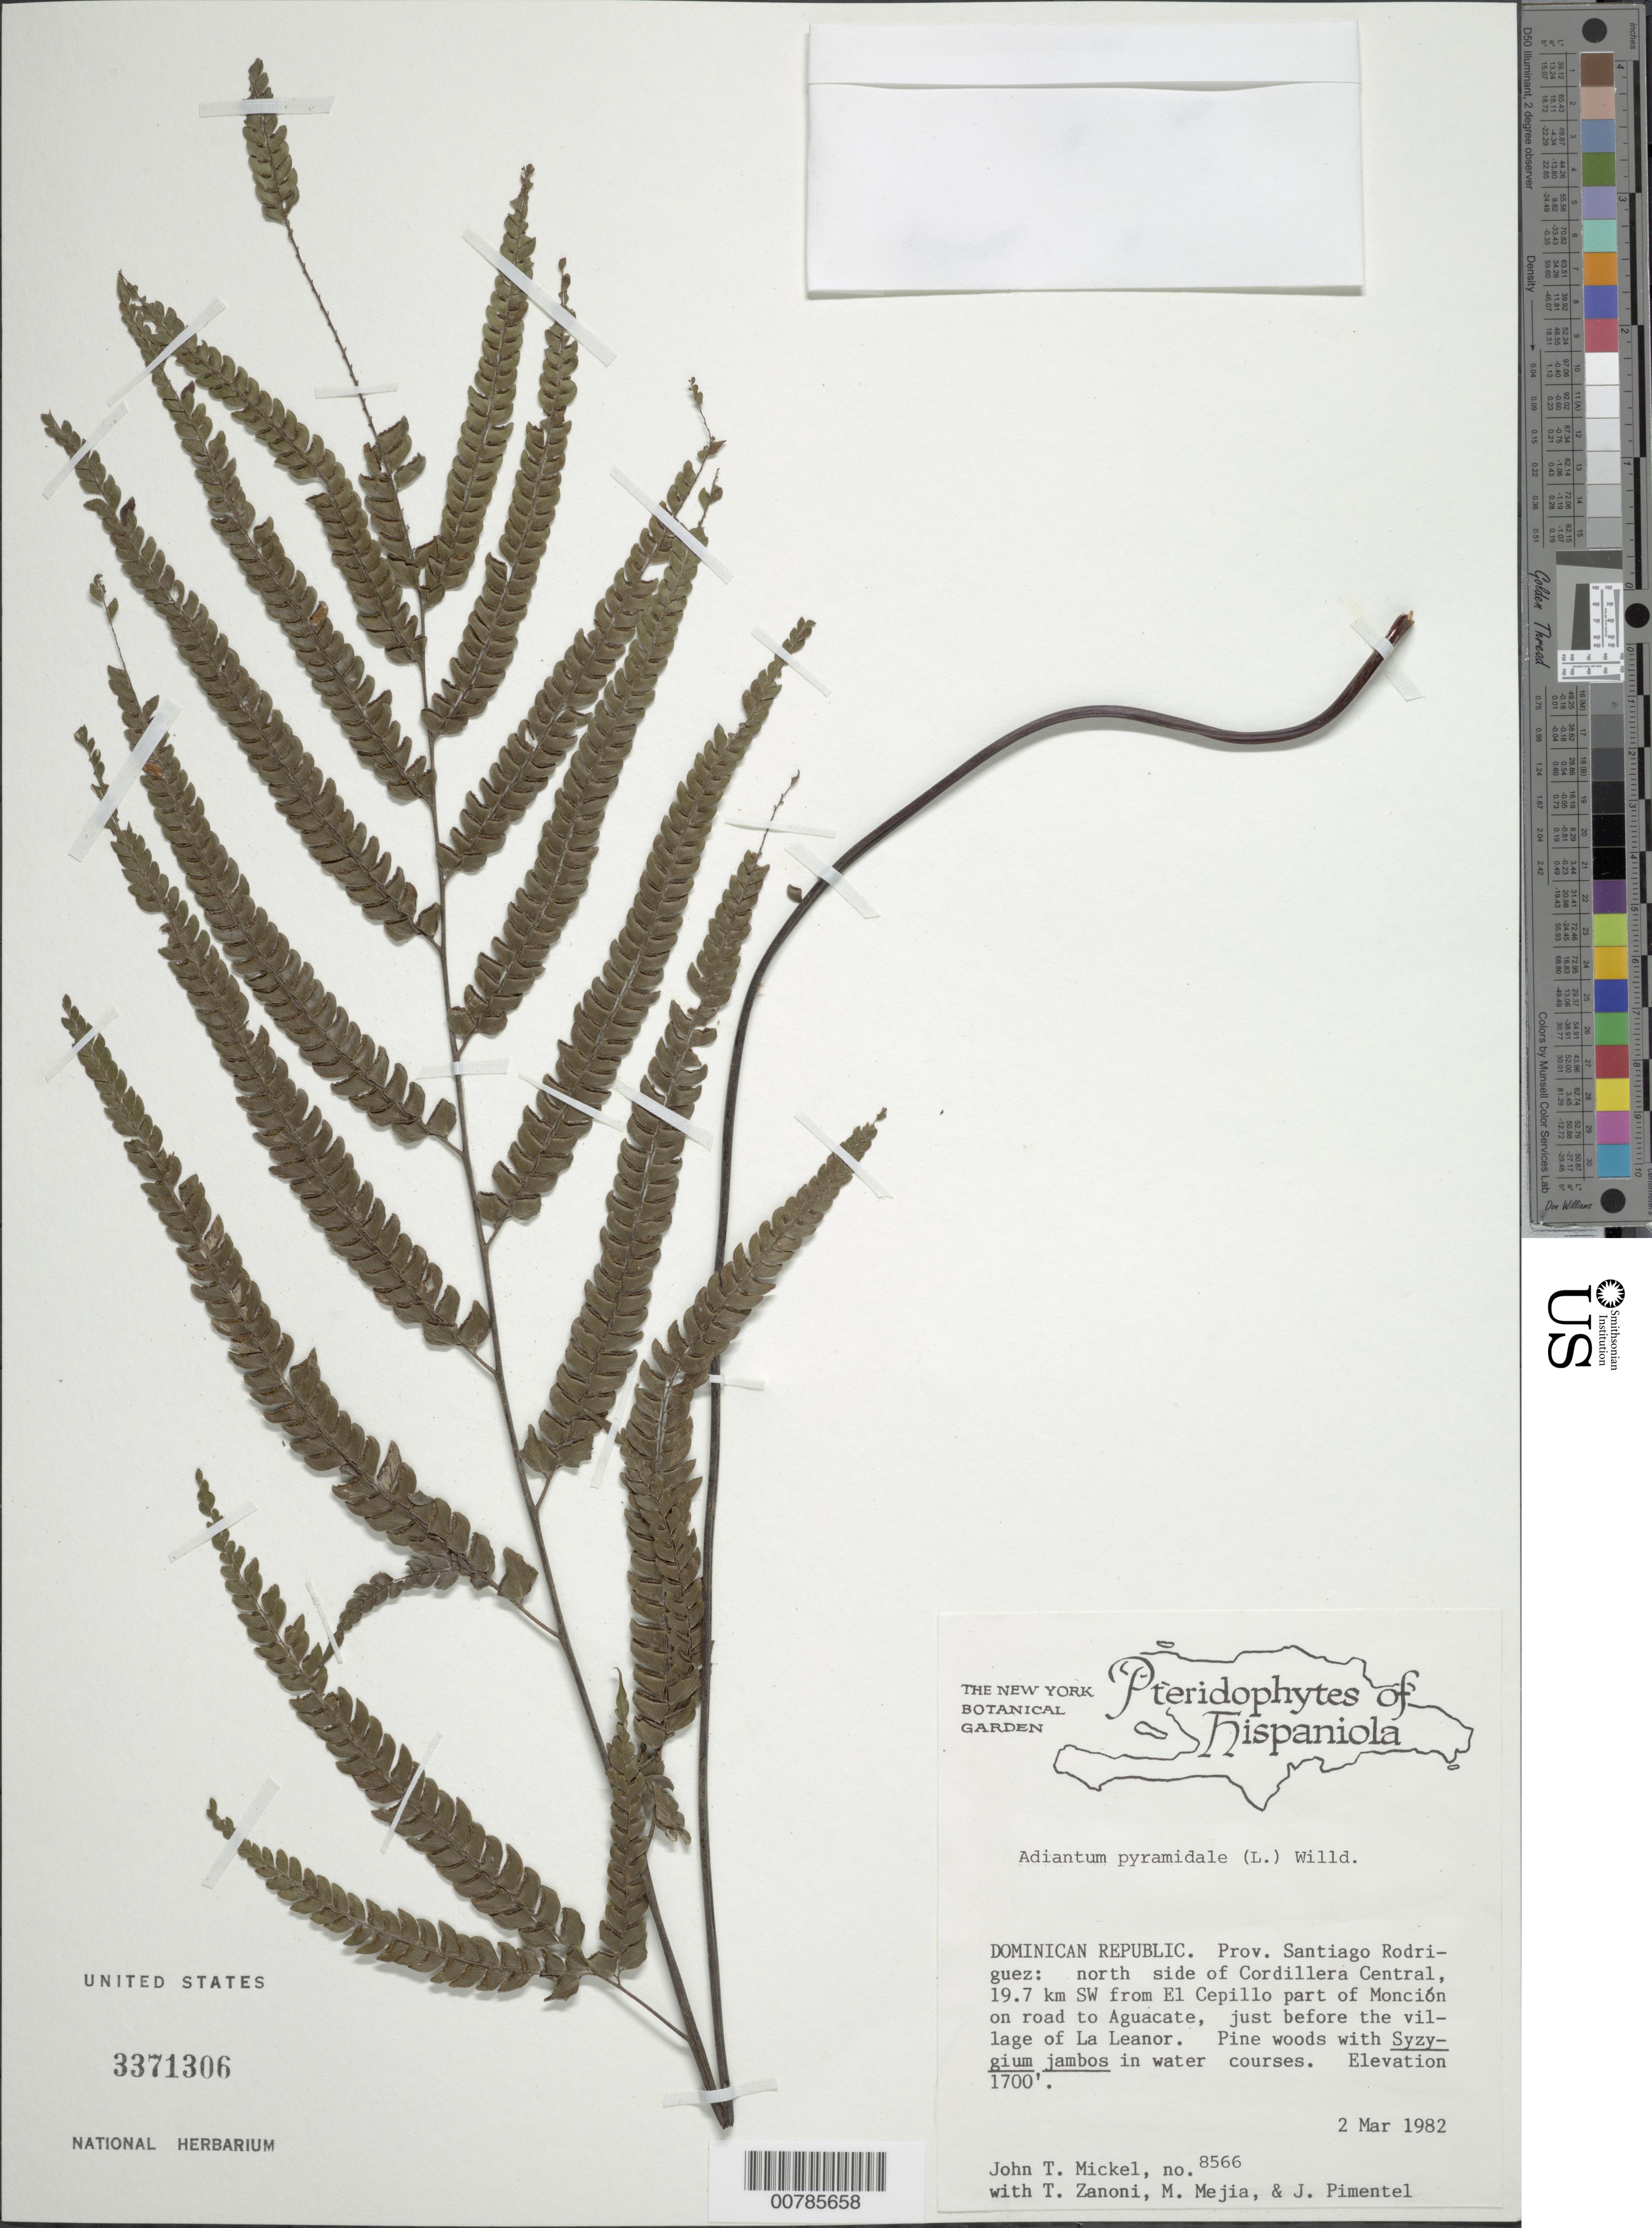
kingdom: Plantae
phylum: Tracheophyta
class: Polypodiopsida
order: Polypodiales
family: Pteridaceae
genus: Adiantum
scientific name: Adiantum pyramidale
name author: (L.) Willd.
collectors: J. T. Mickel, P. Mickel, M. Mejia & J. Pimentel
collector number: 8566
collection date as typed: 02 Mar 1982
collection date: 1982-03-02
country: Dominican Republic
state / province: Santiago Rodríguez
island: Hispaniola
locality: Cordillera Central, 19.7 km SW of El Cepillo part of Monción on road to Aguacate, just before village of La Leanor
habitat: Pine woods with Syzygium jamobs in water courses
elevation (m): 518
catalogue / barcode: US 3371306